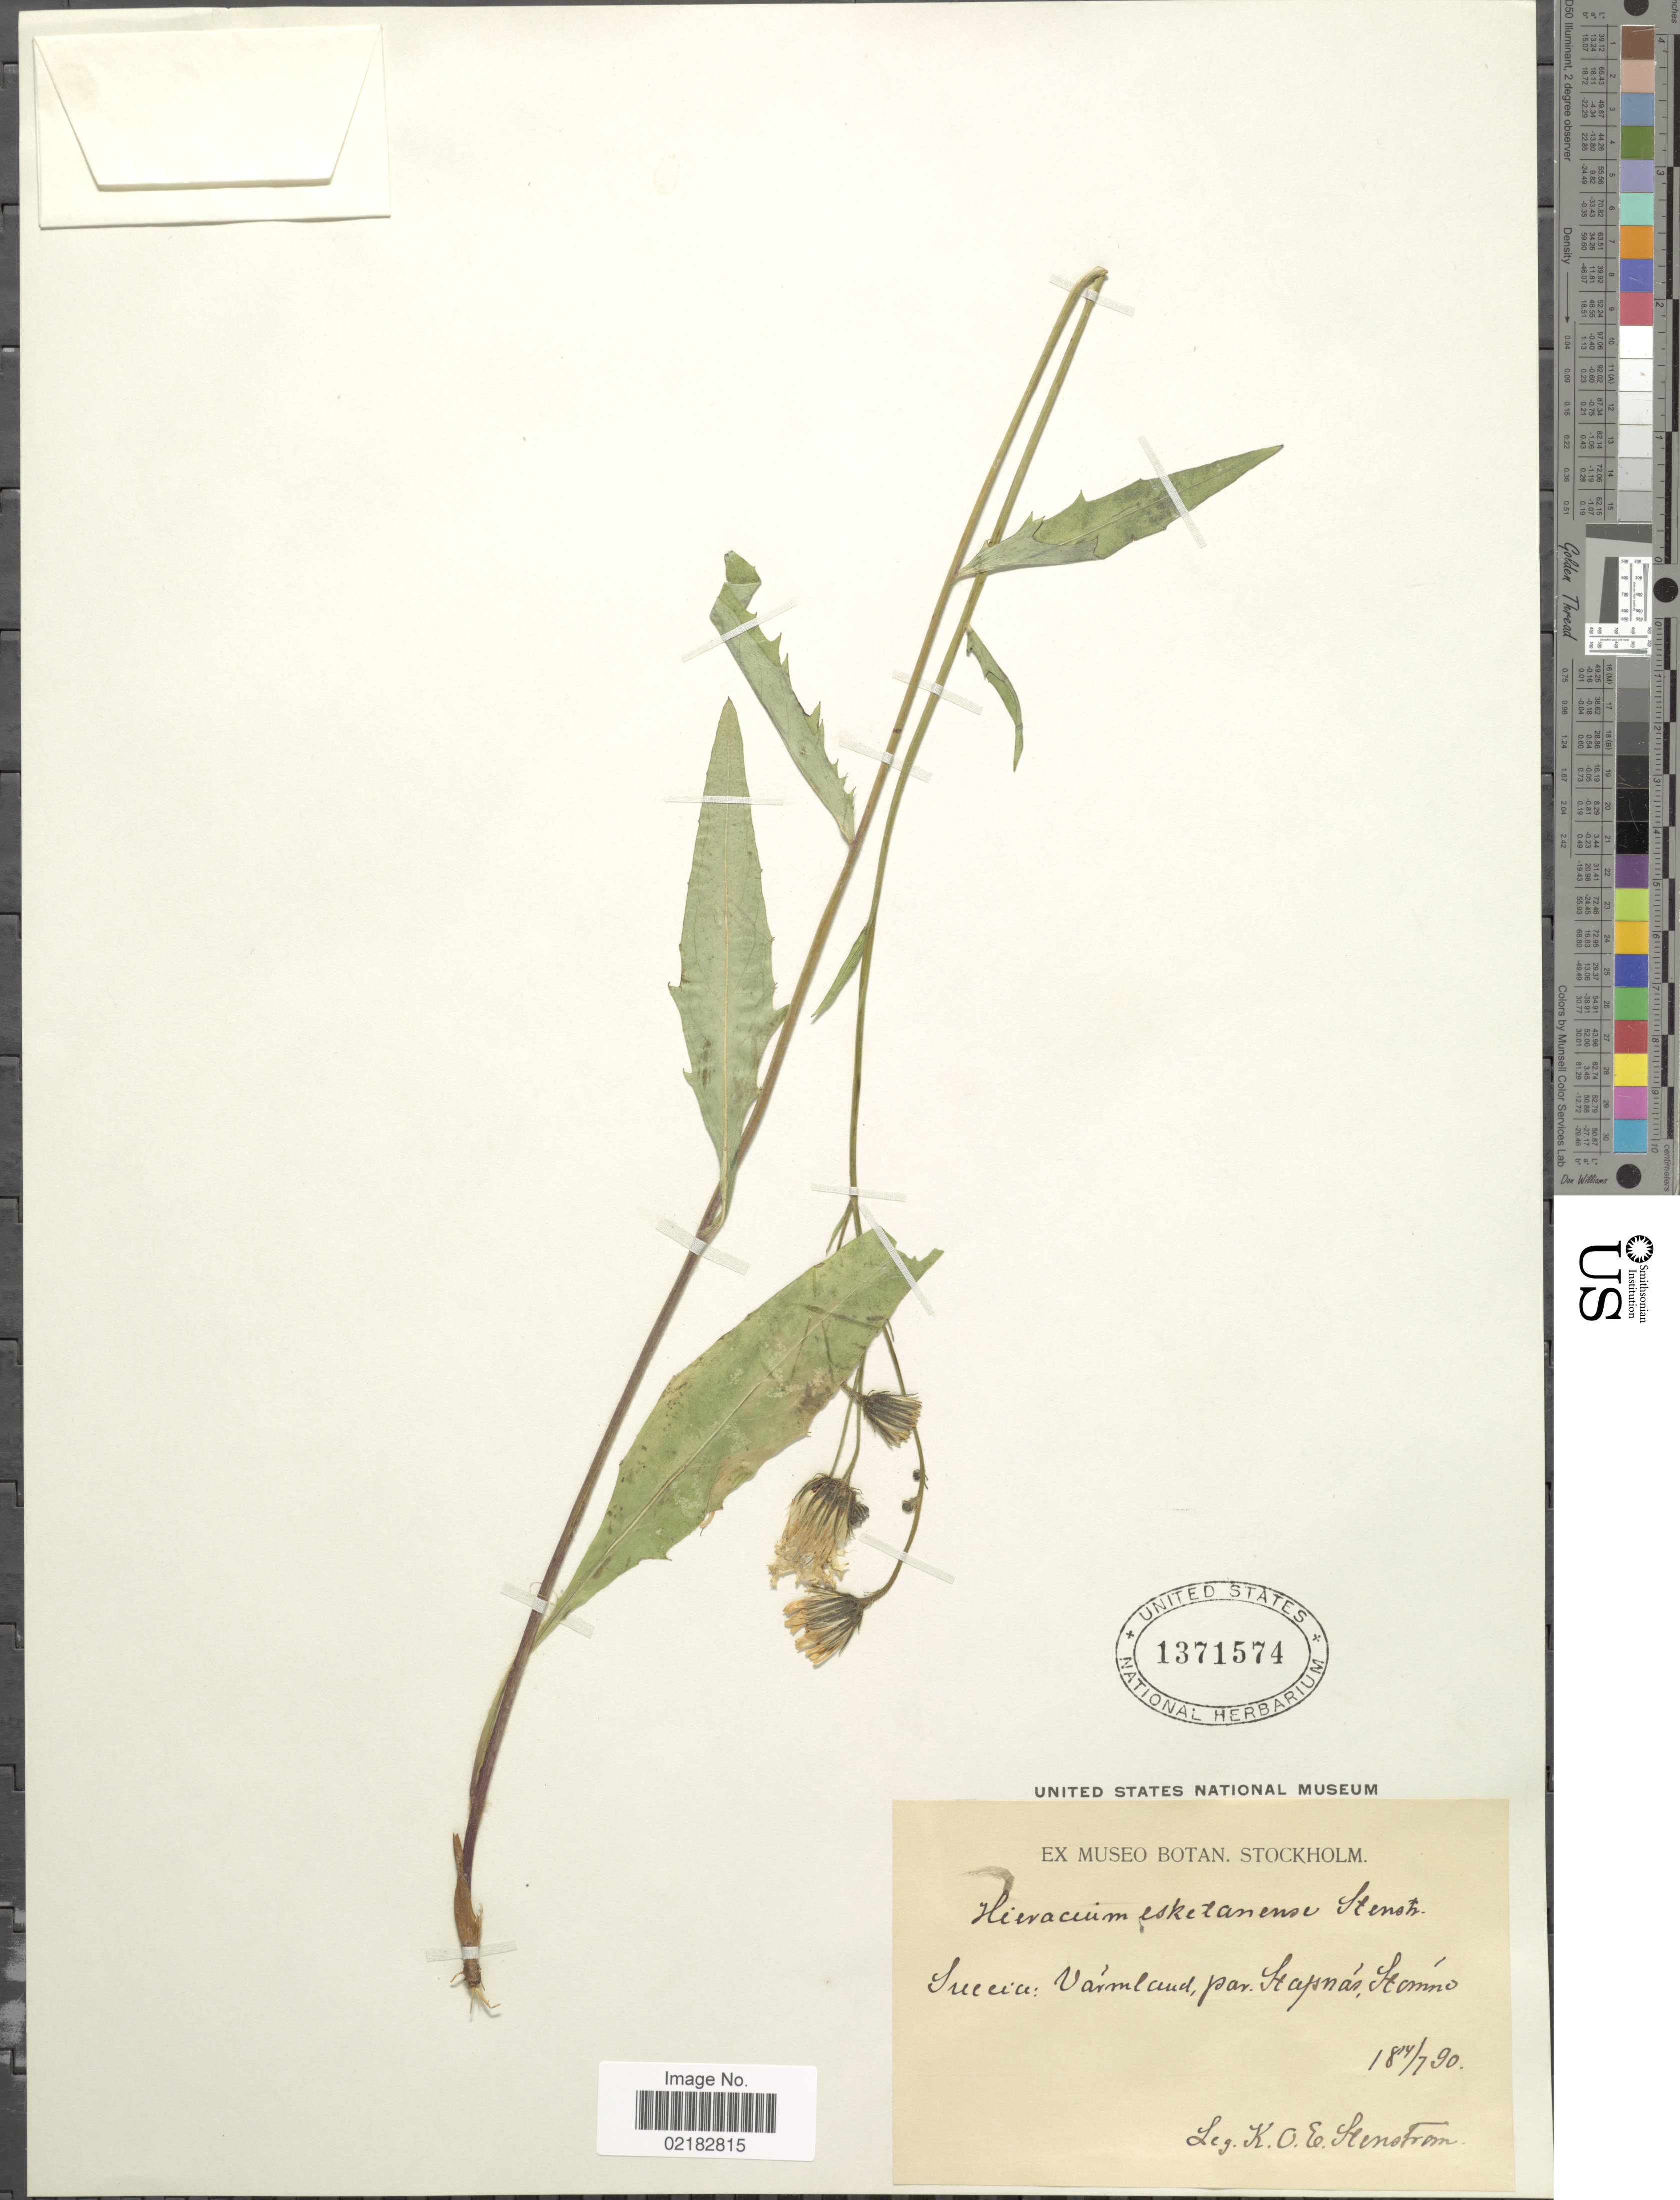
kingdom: Plantae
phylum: Tracheophyta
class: Magnoliopsida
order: Asterales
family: Asteraceae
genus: Hieracium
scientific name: Hieracium esketanense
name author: Stenstr. ex Dahlst.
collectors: K. O. E. Stenström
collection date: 1890-07-14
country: Sweden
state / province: Varmland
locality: Suecia: Varmland, par. Hafsnäs [ = Havsnäs], Homno [interpreted]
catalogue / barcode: US 1371574